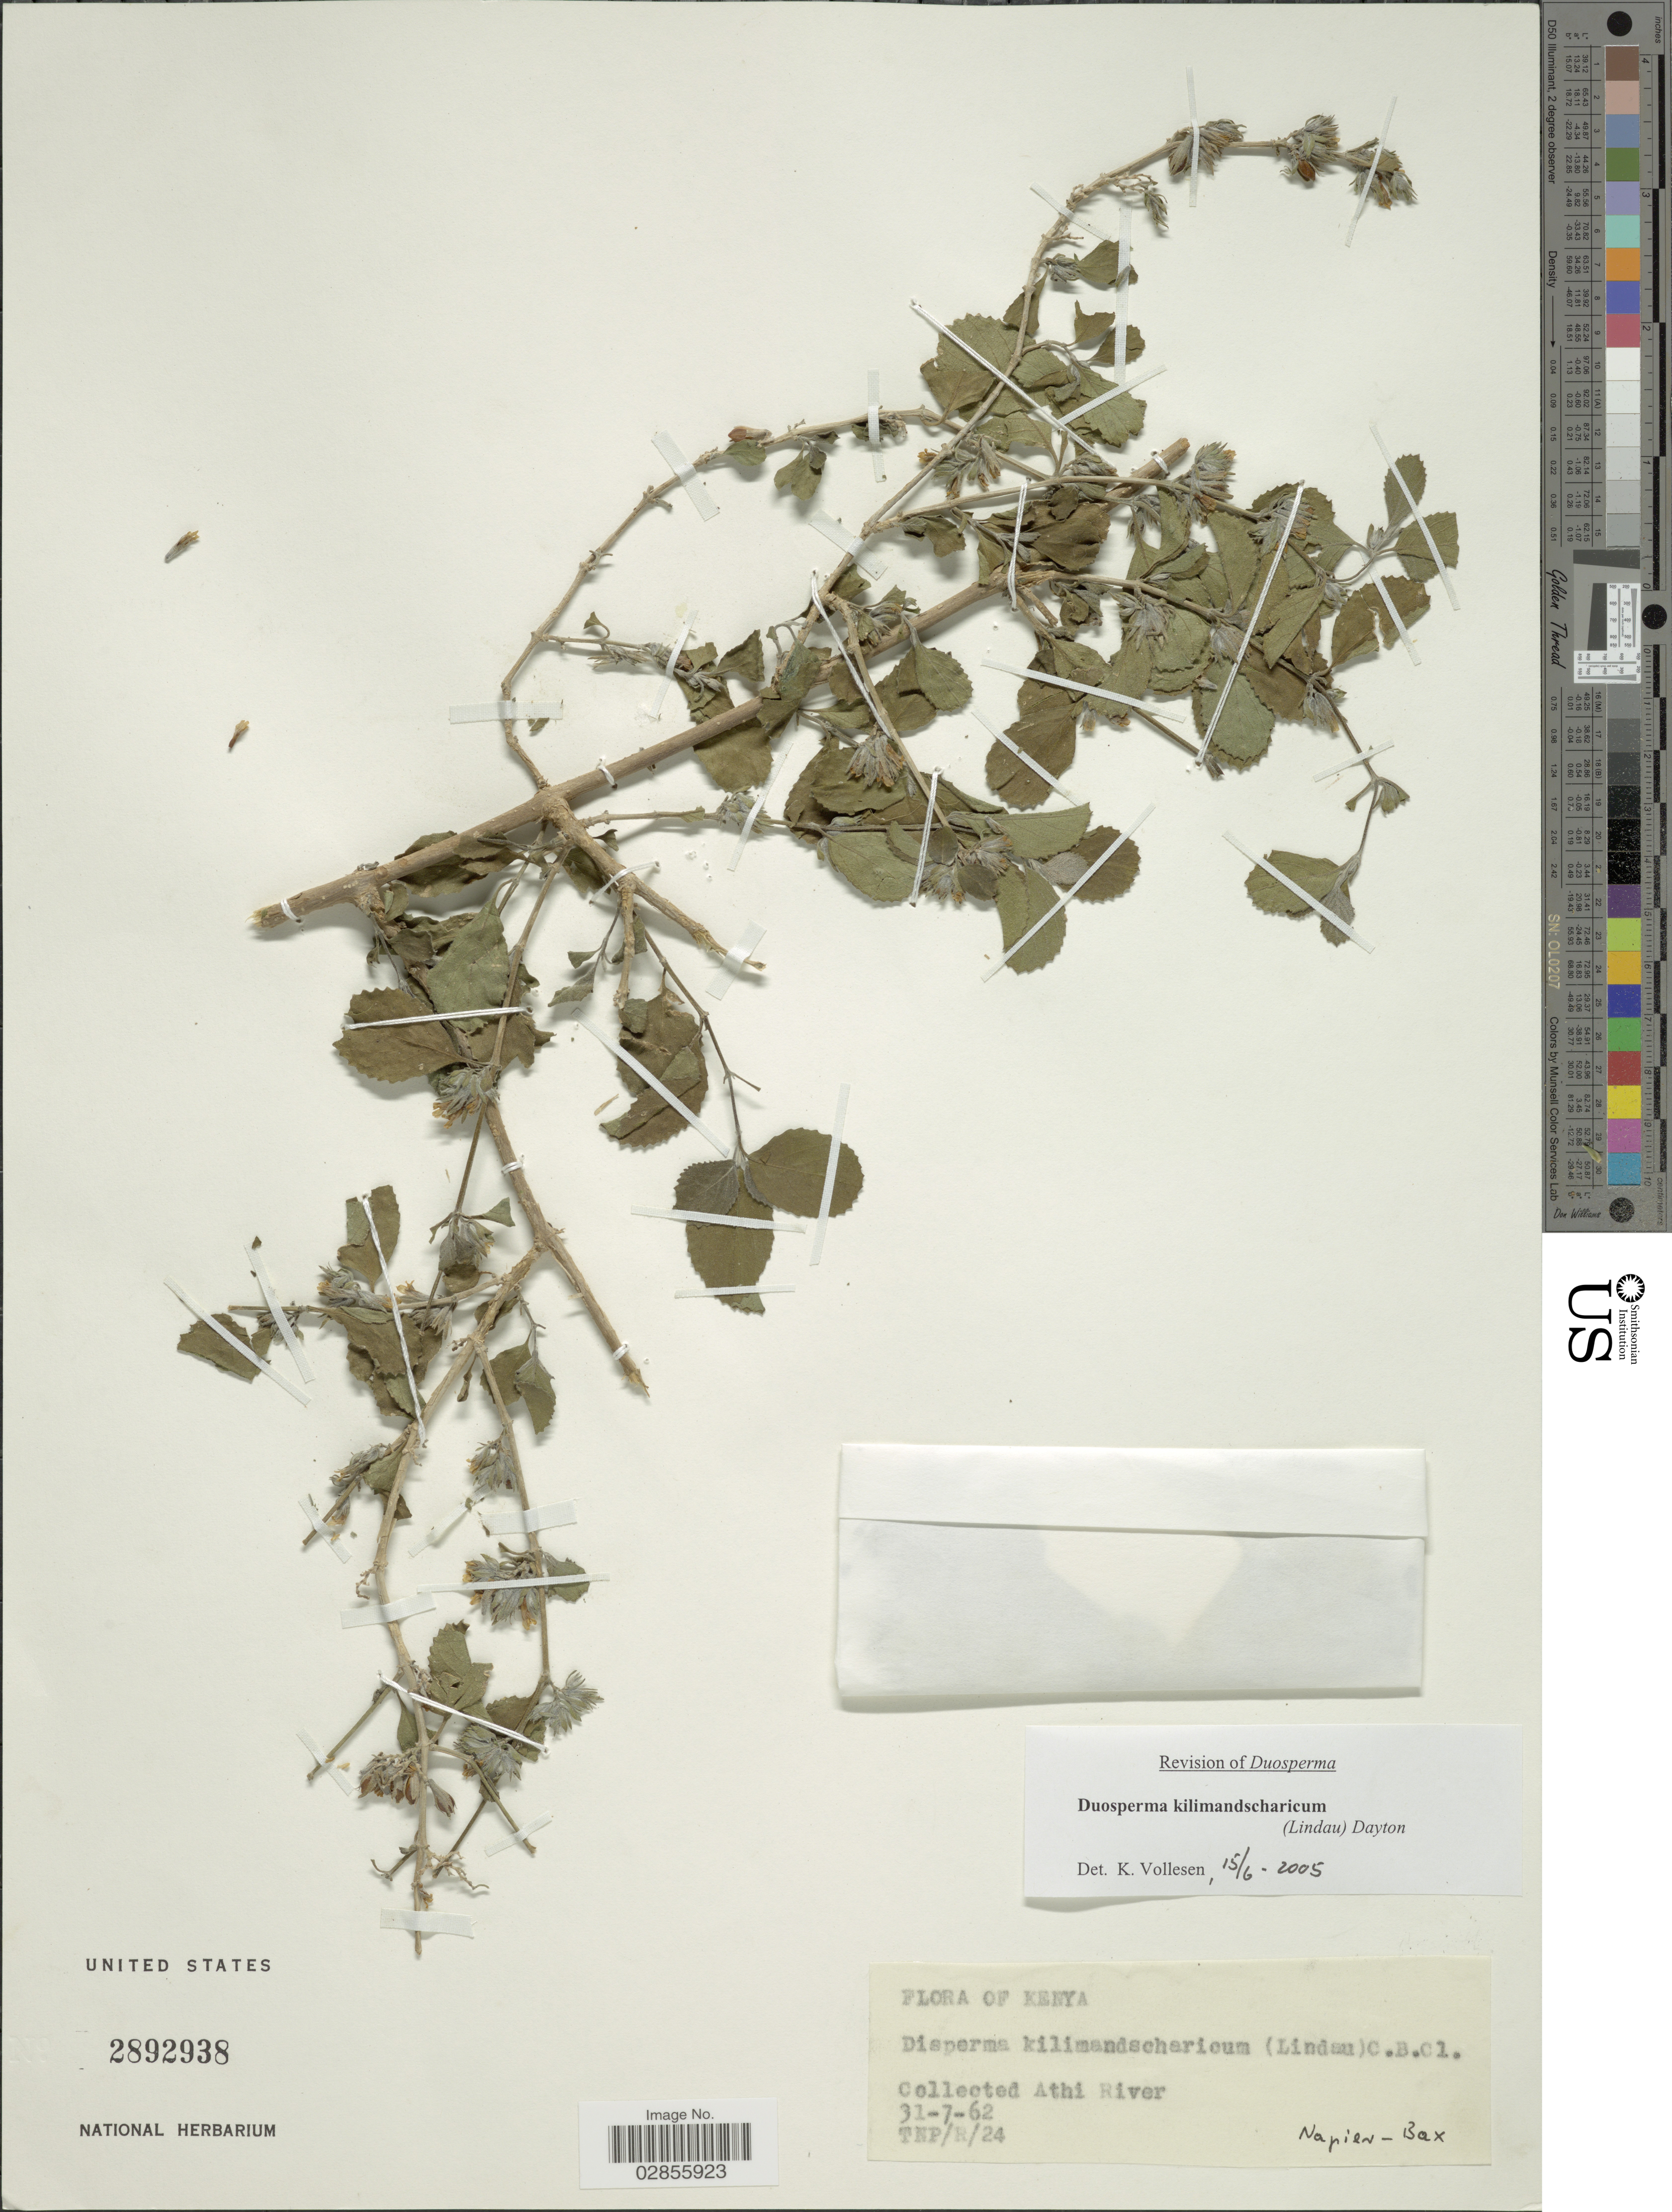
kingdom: Plantae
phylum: Tracheophyta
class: Magnoliopsida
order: Lamiales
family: Acanthaceae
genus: Duosperma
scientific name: Duosperma kilimandscharicum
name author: (C.B. Clarke) Dayton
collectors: Napier & Bax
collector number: TNP/R/24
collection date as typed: Transcribed d/m/y: 31/7/62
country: Kenya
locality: Athi River.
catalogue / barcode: US 2892938